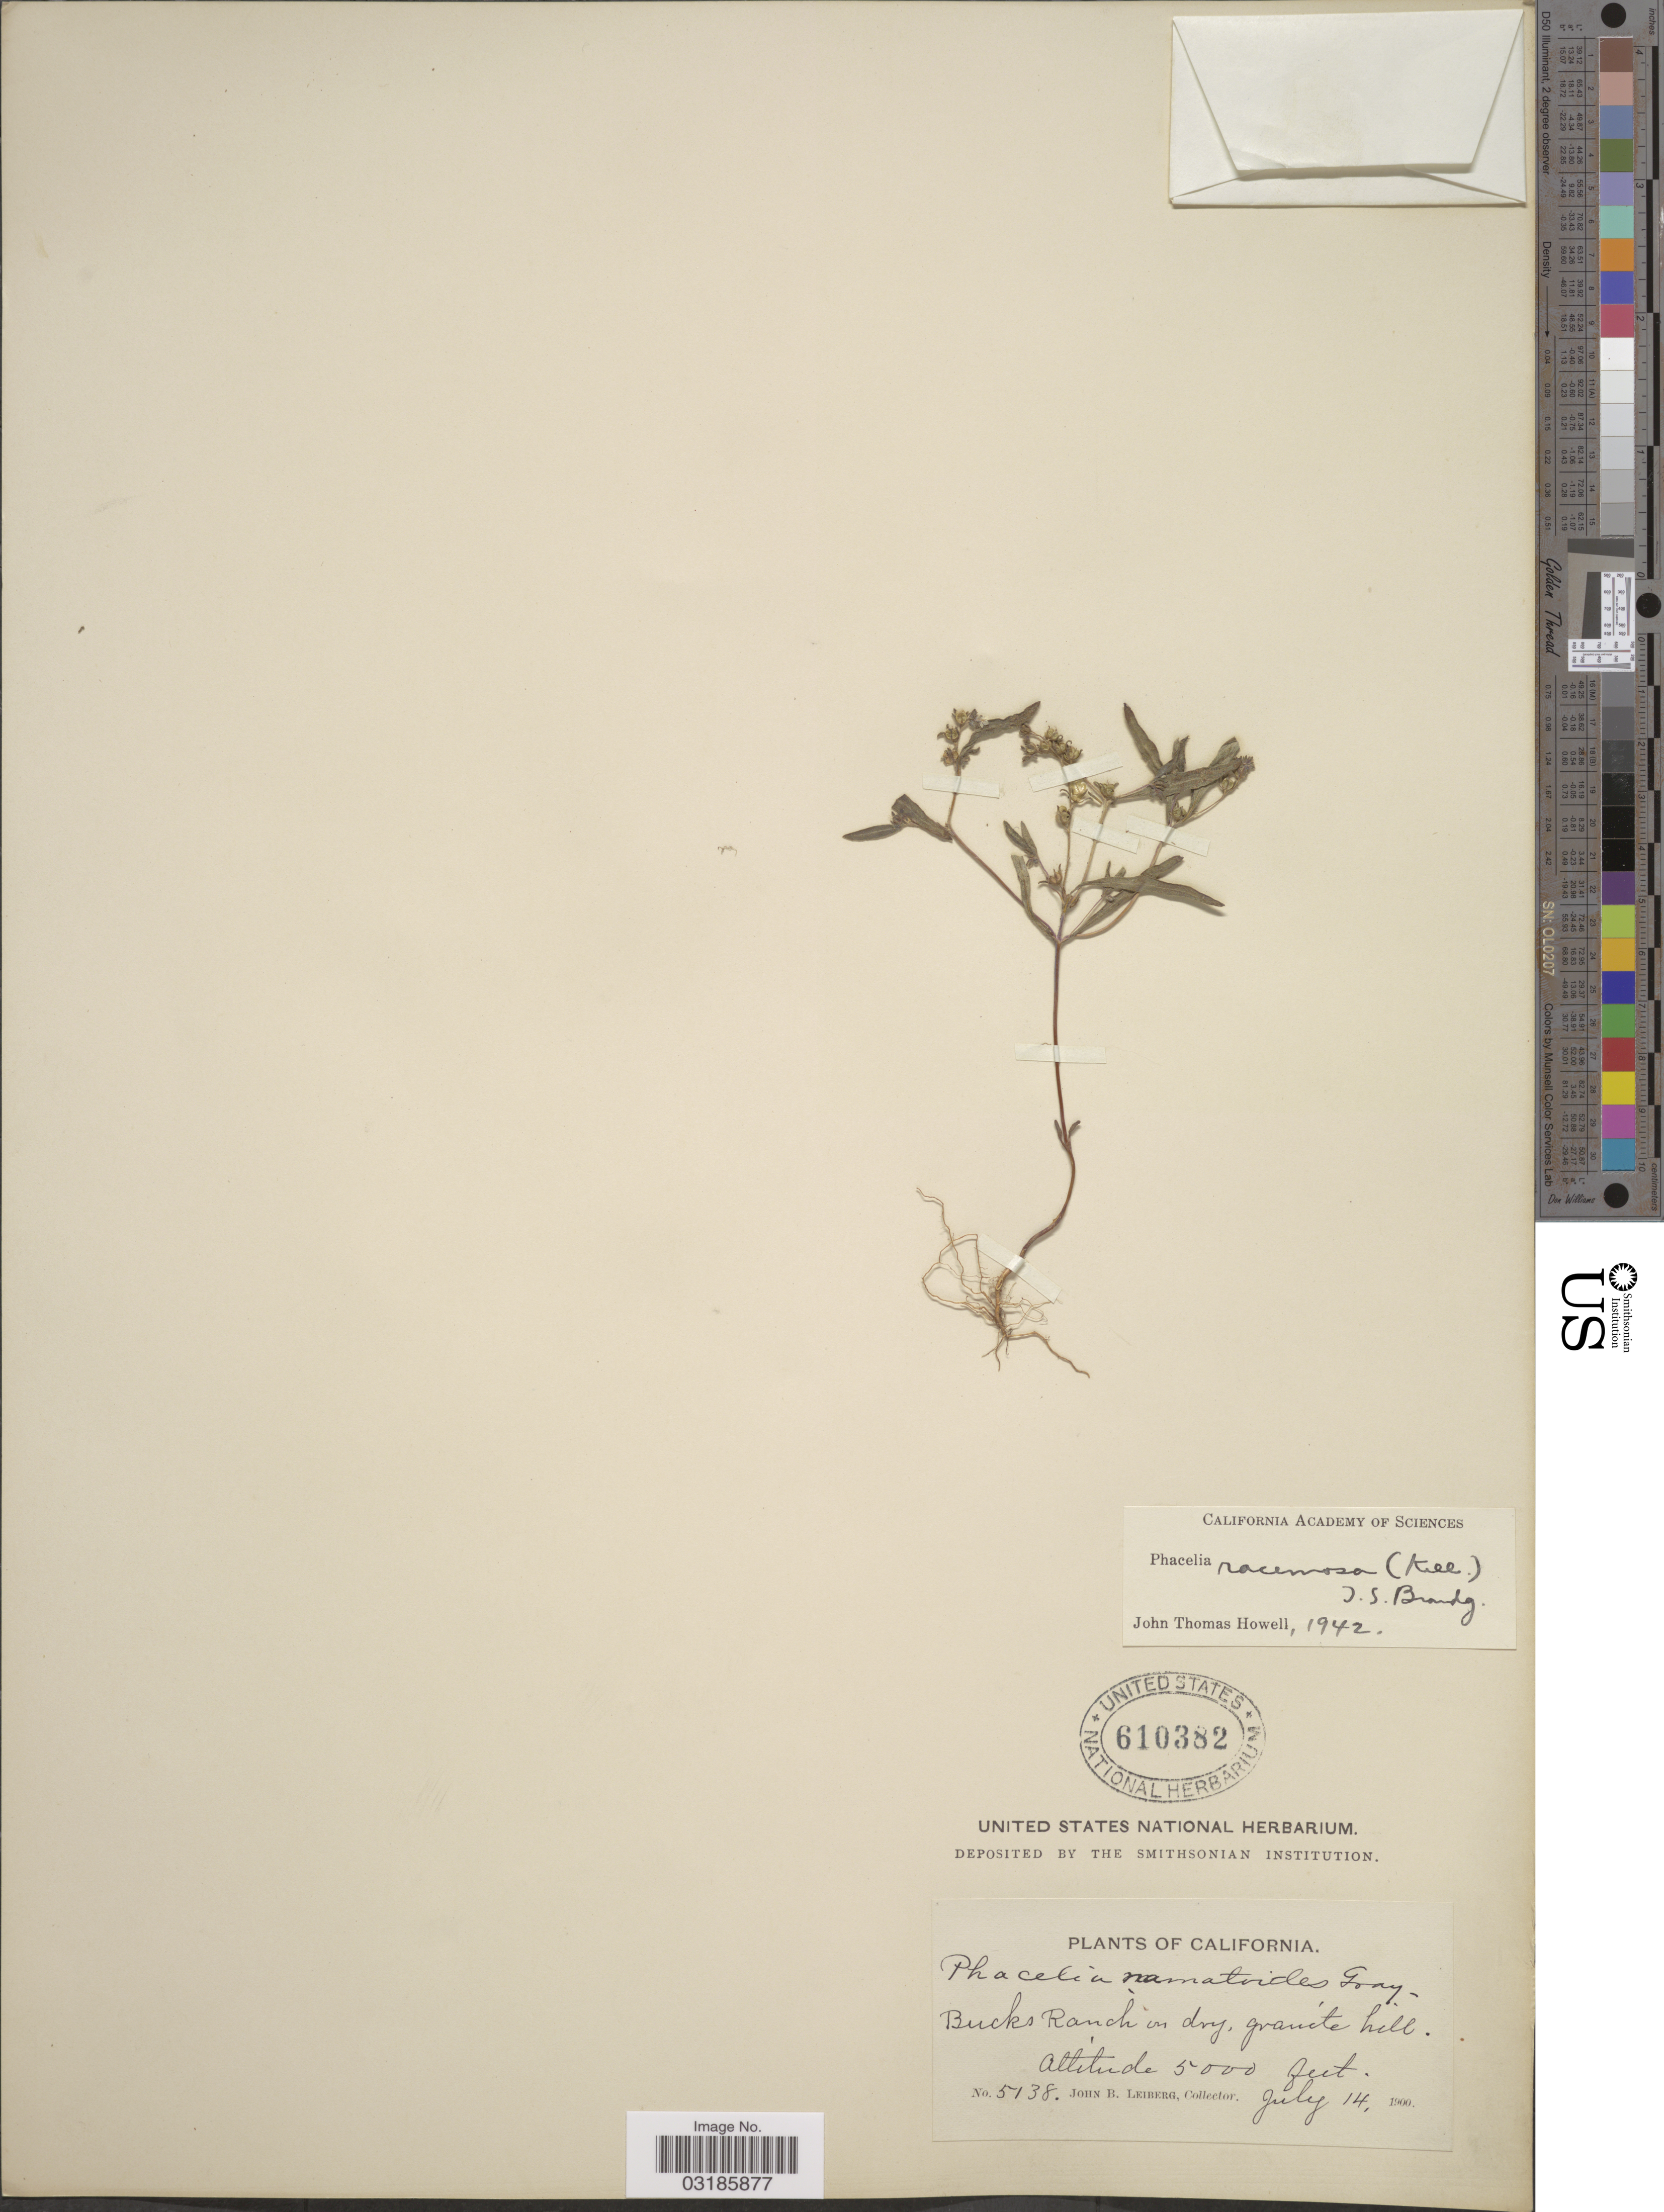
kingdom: Plantae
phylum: Tracheophyta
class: Magnoliopsida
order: Boraginales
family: Hydrophyllaceae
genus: Phacelia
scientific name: Phacelia racemosa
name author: (Kellogg) A. Heller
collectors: J. B. Leiberg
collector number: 5138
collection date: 1900-07-14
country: United States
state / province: California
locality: Bucks Ranch in dry, granite hill.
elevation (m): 1524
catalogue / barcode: US 610382